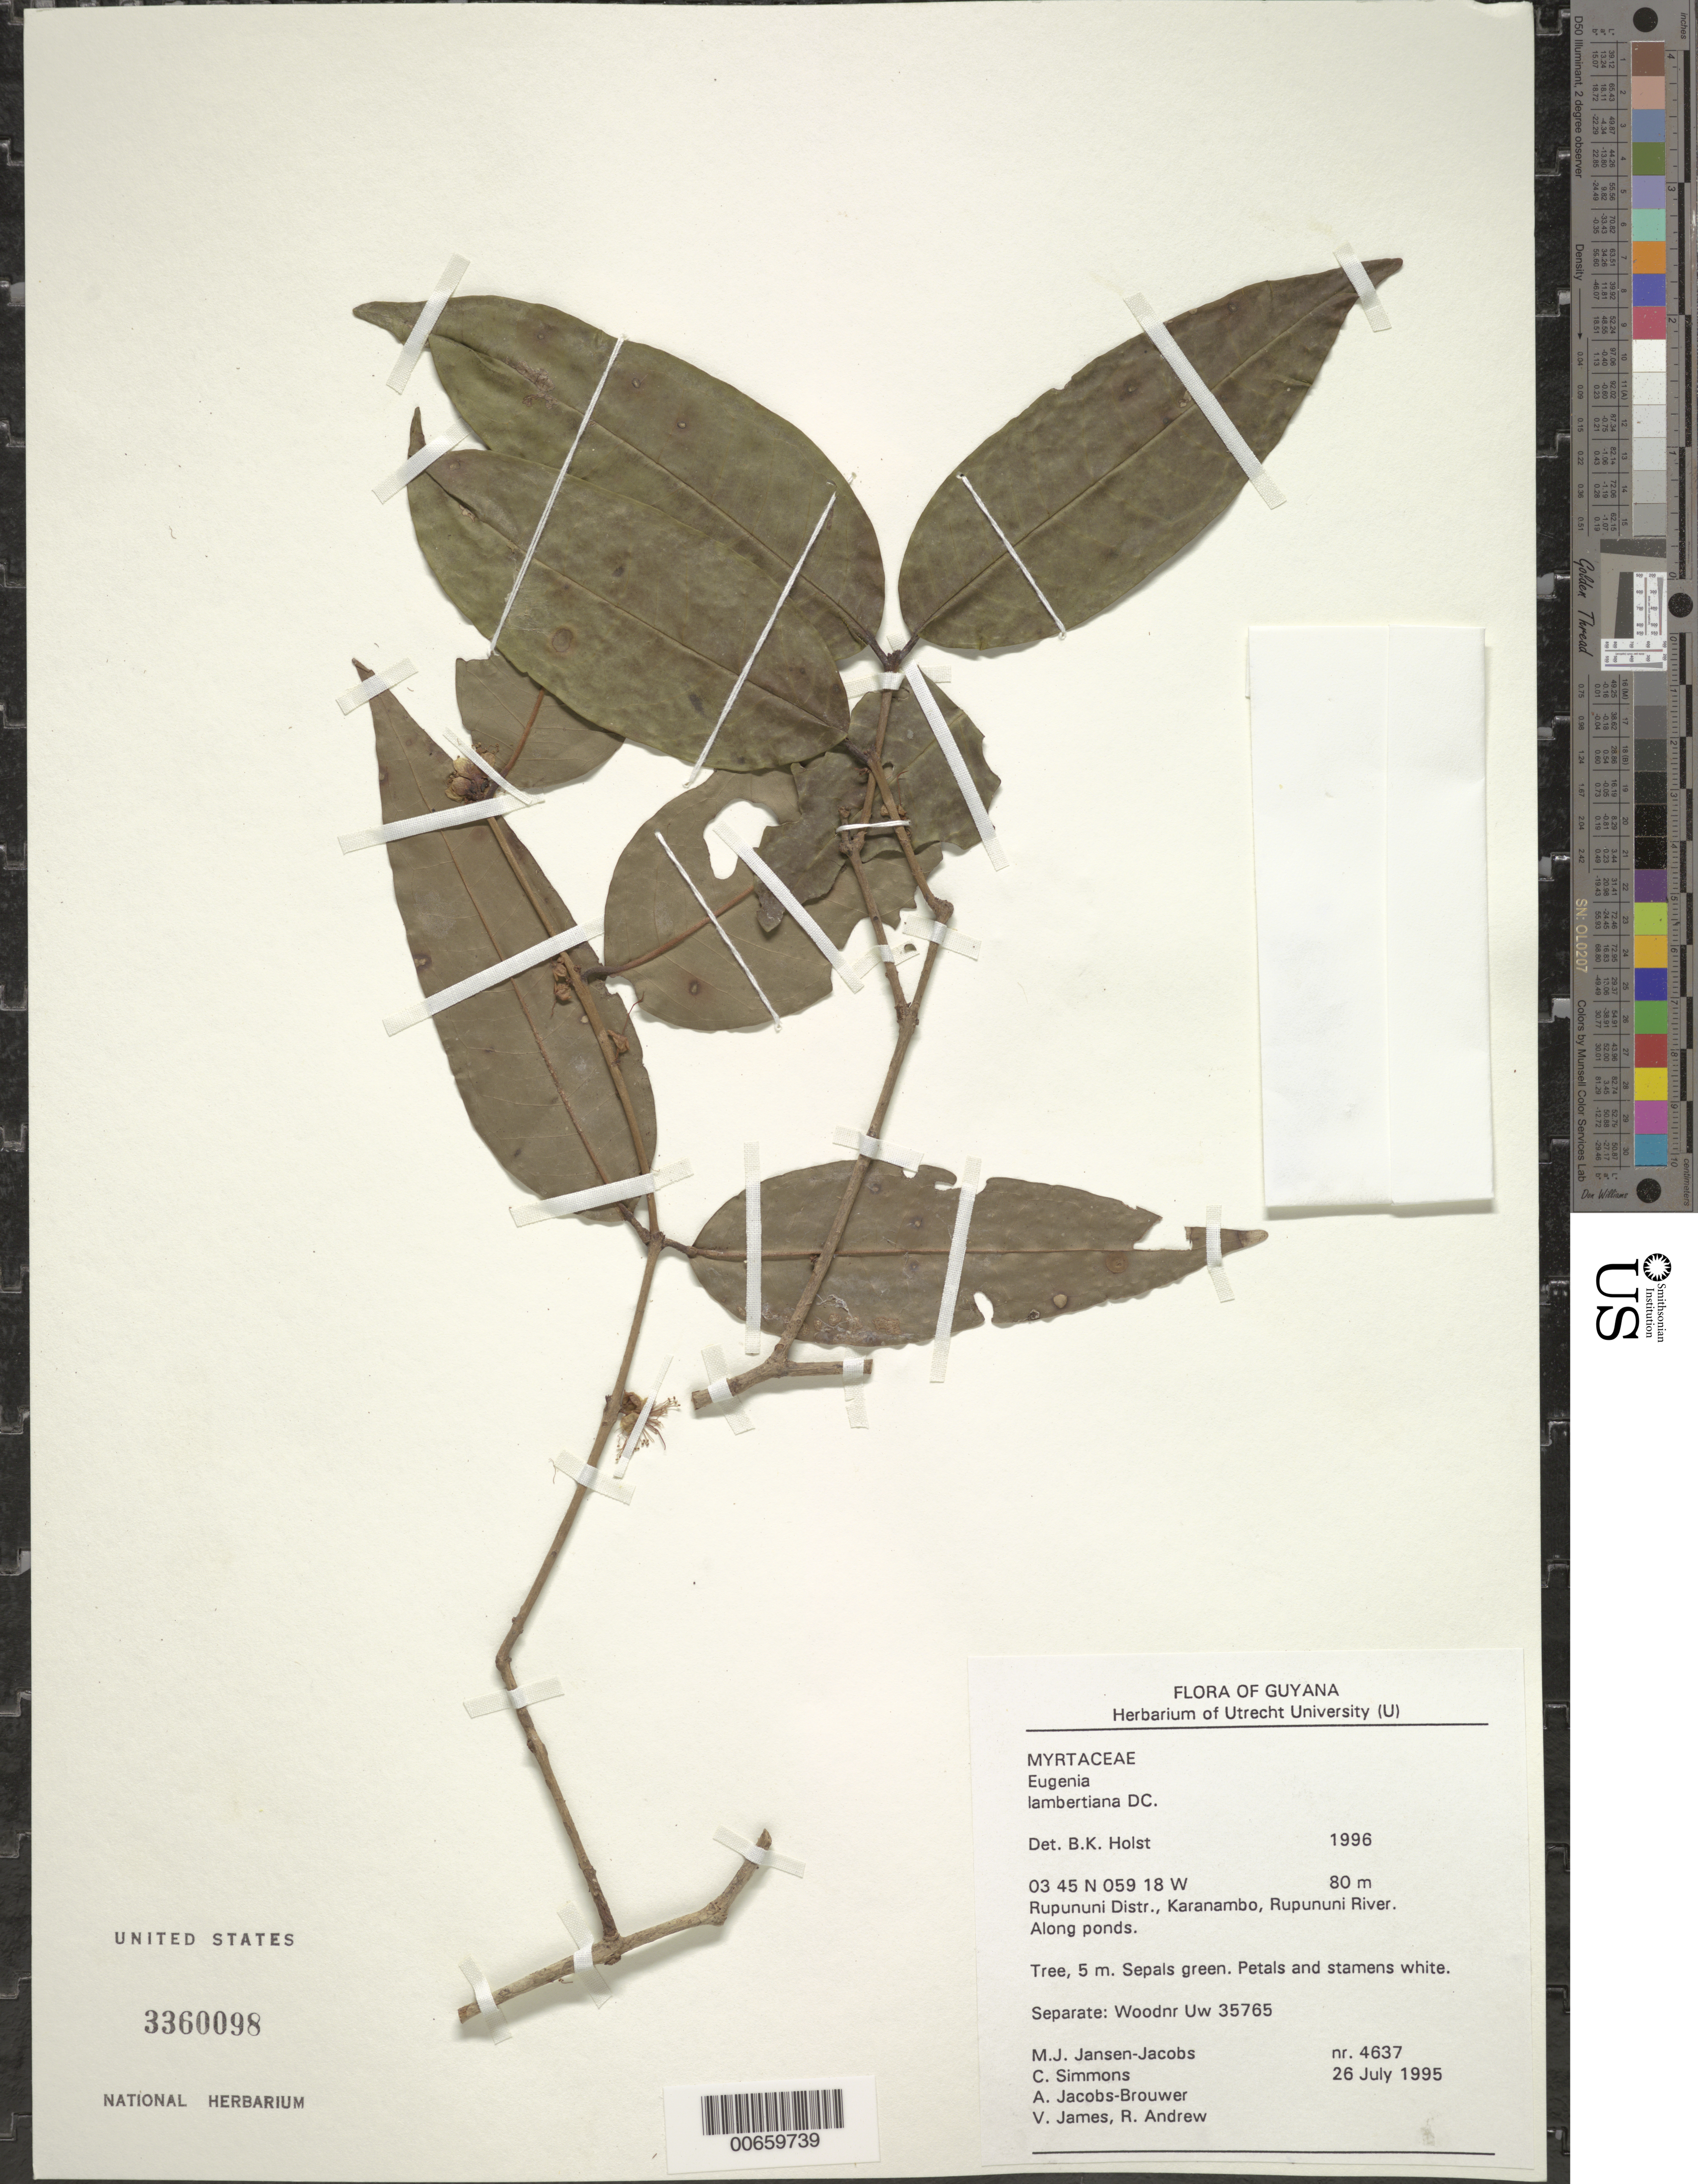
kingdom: Plantae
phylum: Tracheophyta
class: Magnoliopsida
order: Myrtales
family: Myrtaceae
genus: Eugenia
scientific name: Eugenia lambertiana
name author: DC.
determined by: Holst, Bruce K.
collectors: M. J. Jansen-Jacobs, C. Simons, A. Jacobs-Brouwer, V. James & R. Andrew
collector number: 4637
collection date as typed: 26-Jul-95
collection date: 1995-07-26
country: Guyana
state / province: U. Takutu-U. Essequibo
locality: Karanambo, Rupununi River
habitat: Along ponds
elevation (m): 80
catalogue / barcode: US 3360098